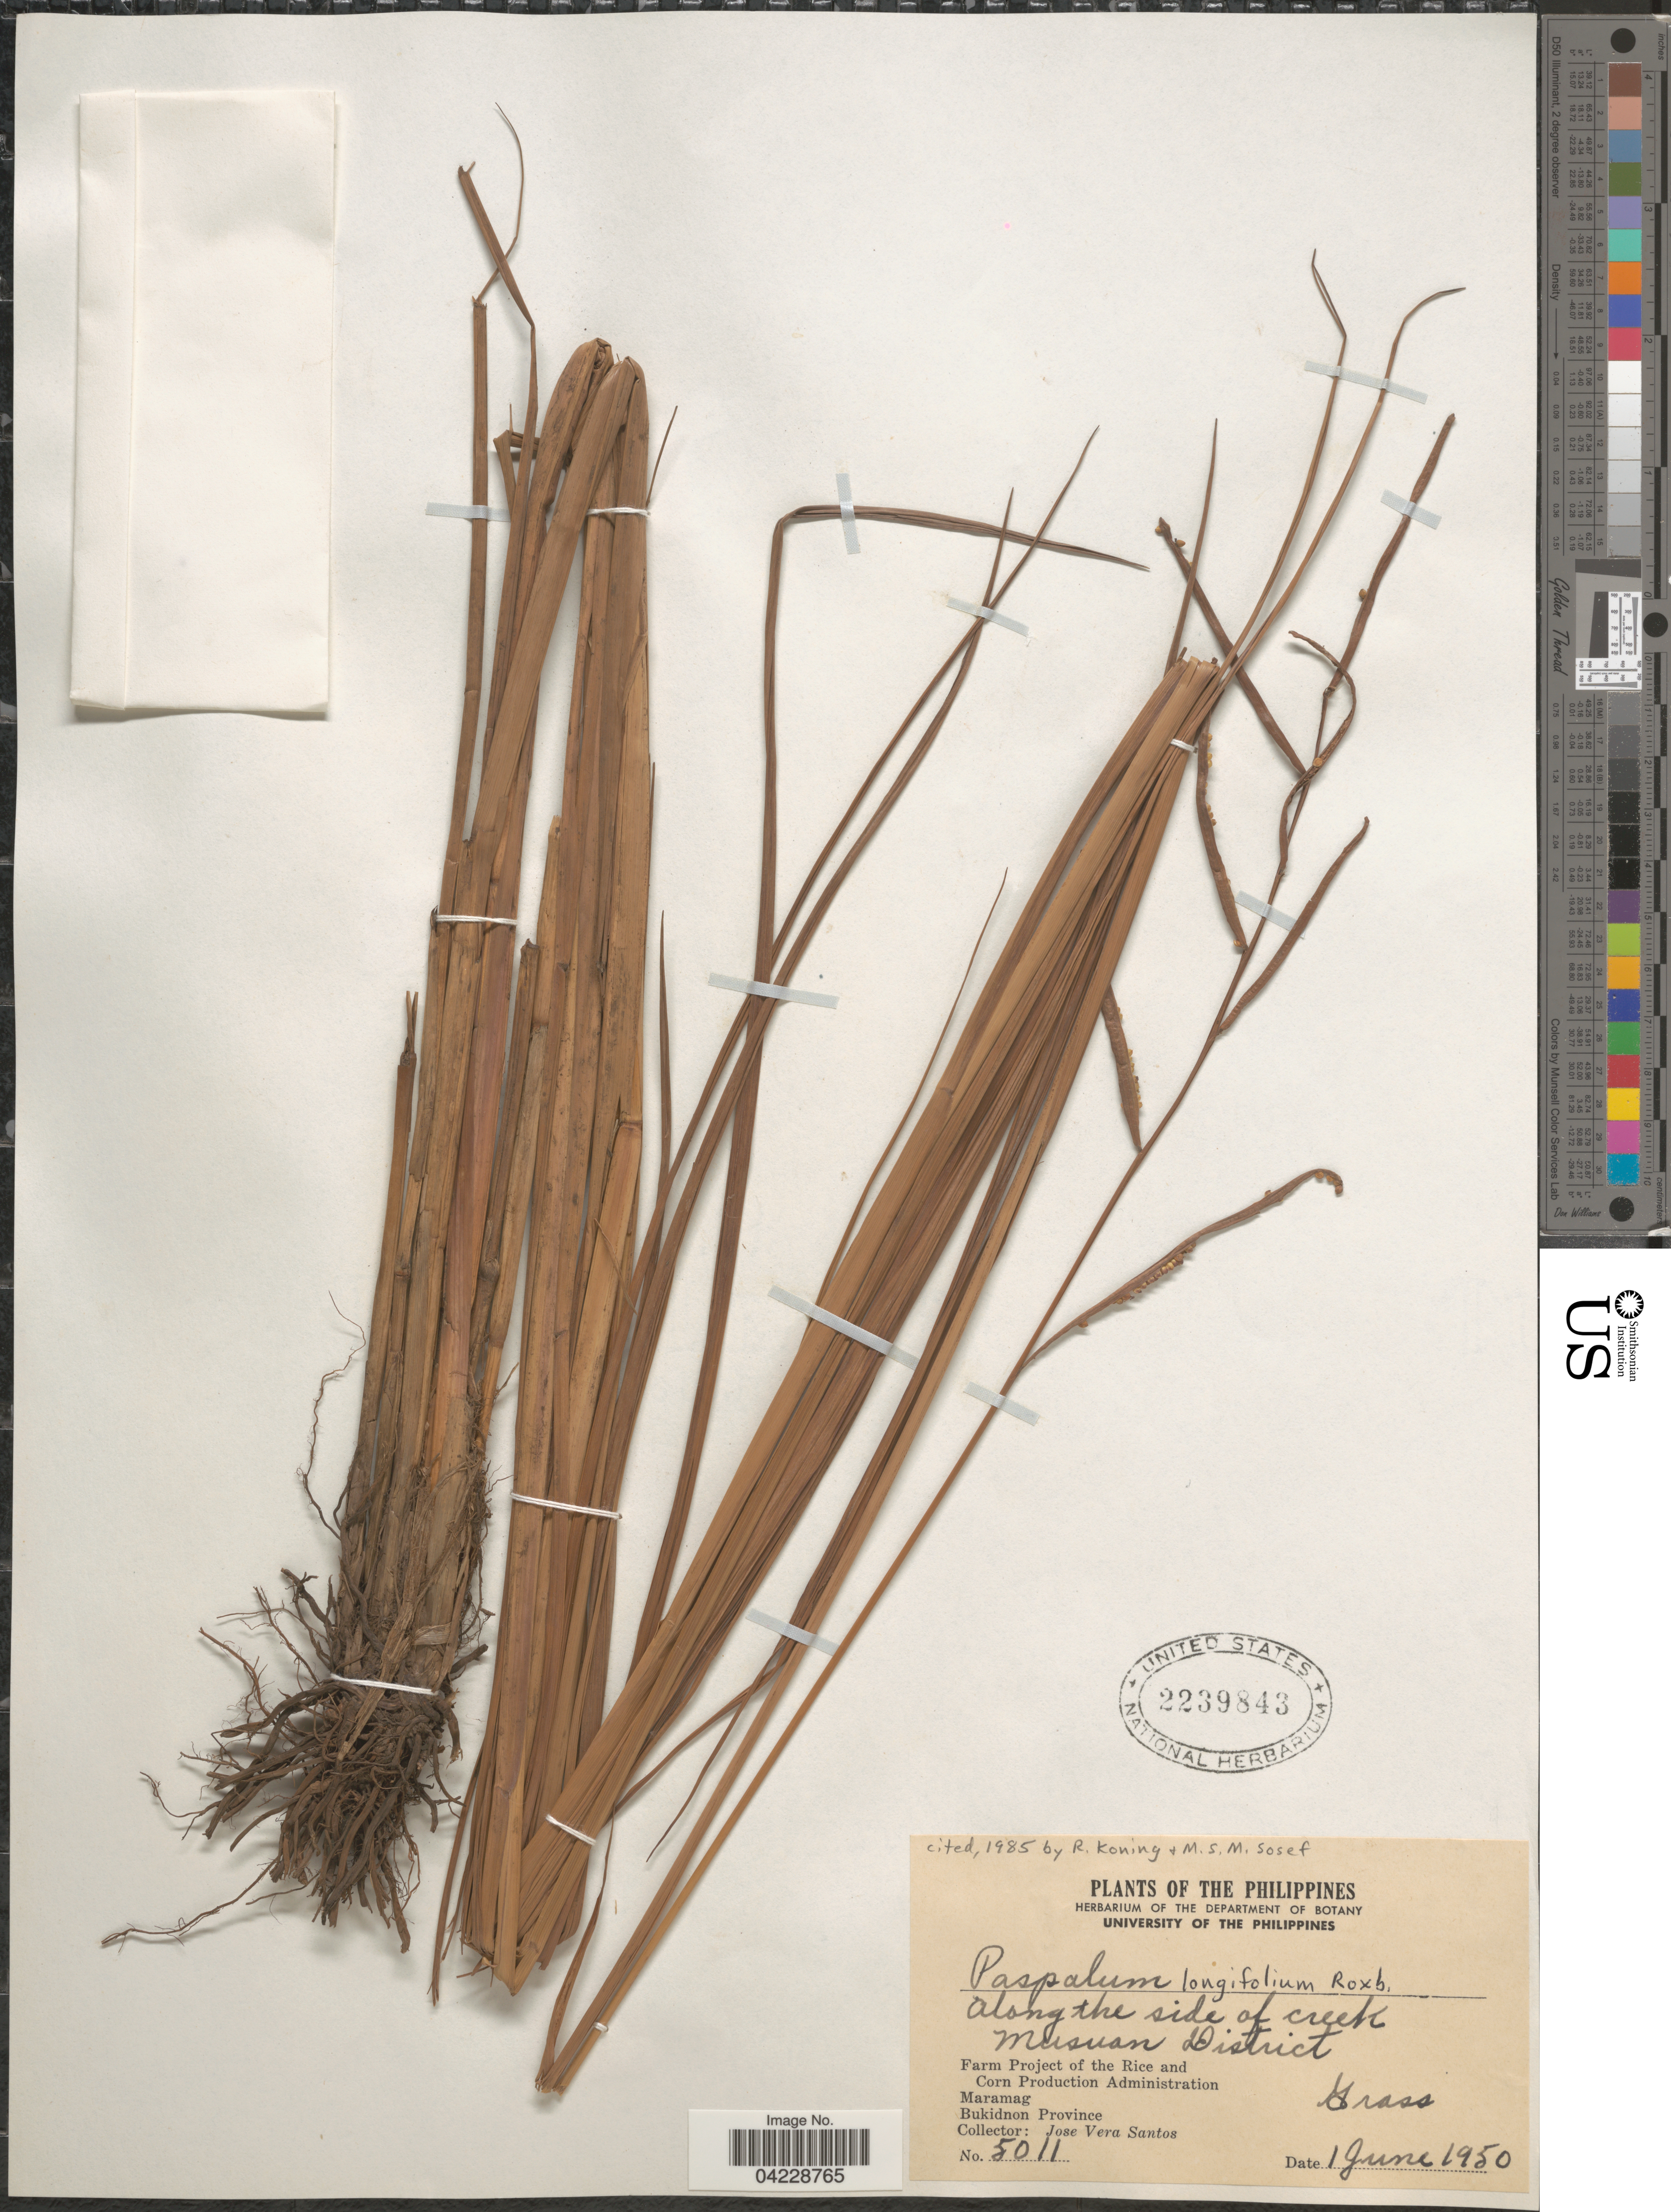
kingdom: Plantae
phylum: Tracheophyta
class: Liliopsida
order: Poales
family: Poaceae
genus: Paspalum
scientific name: Paspalum longifolium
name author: Roxb.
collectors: J. Vera Santos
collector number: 5011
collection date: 1950-06-01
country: Philippines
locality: Along the side of creek. Musuan District. Farm Project of the Rice and Corn Production Administration. Maramag. Bukidnon Province.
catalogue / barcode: US 2239843